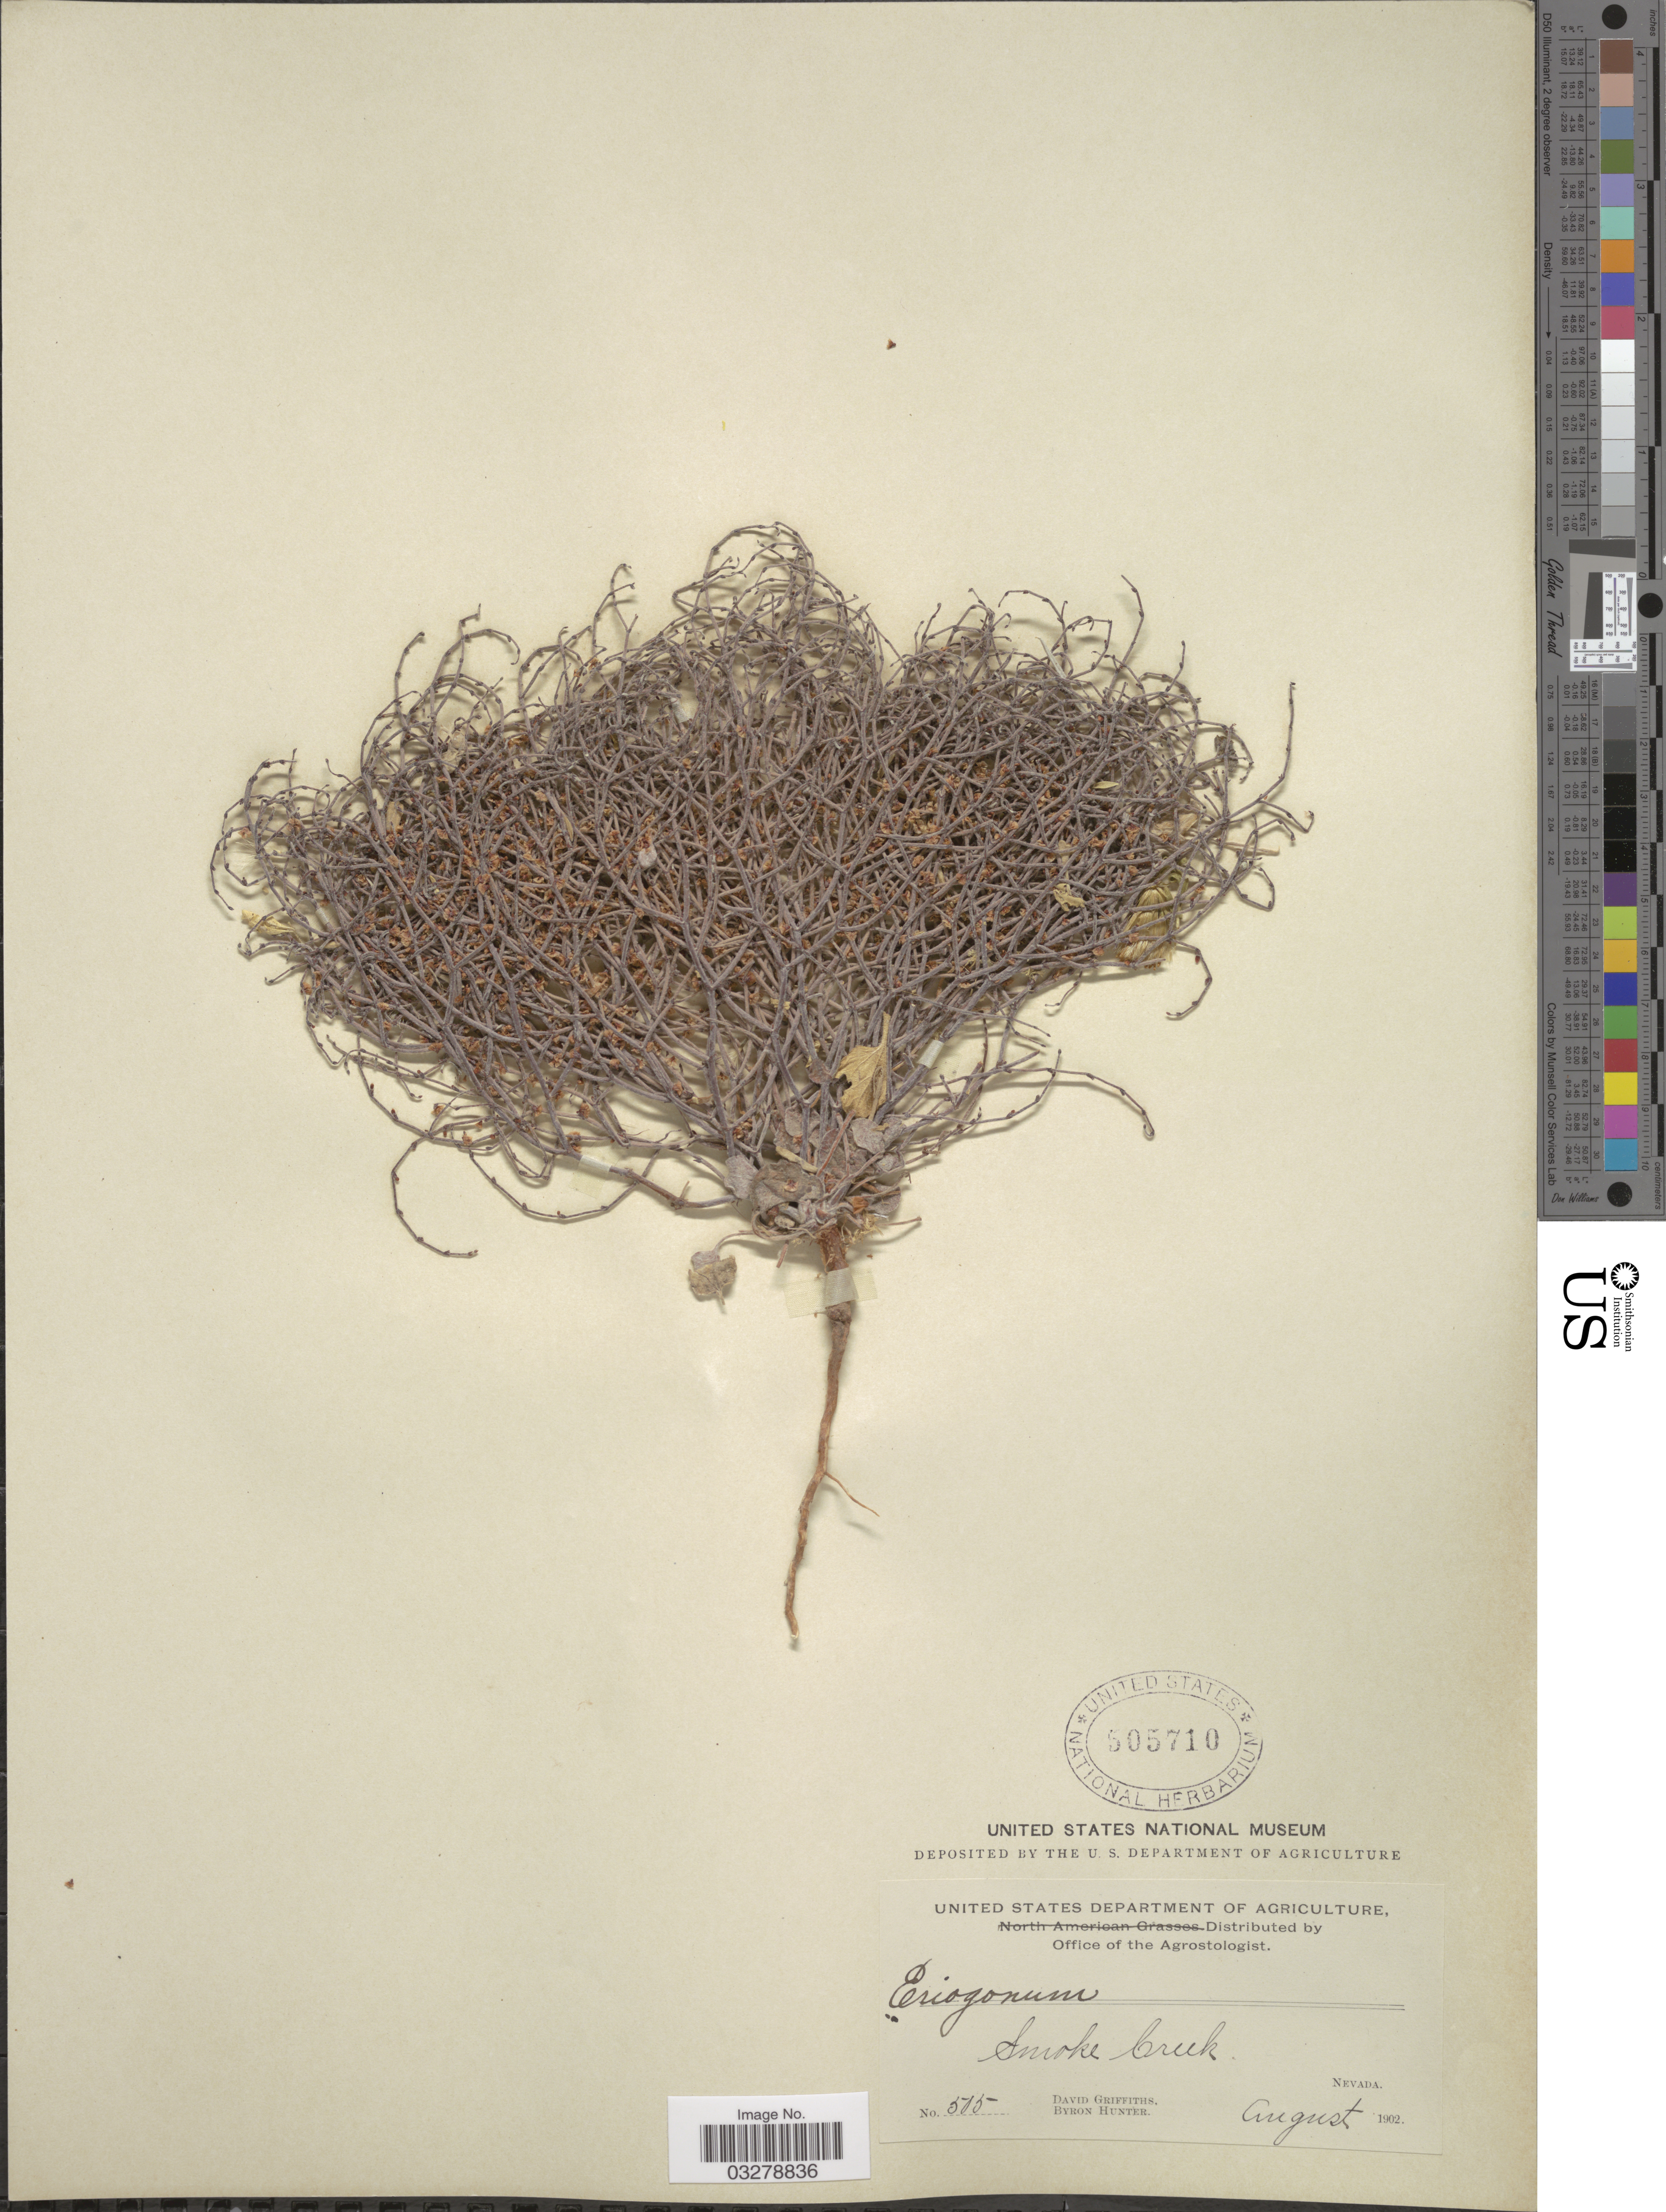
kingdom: Plantae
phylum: Tracheophyta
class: Magnoliopsida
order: Caryophyllales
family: Polygonaceae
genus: Eriogonum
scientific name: Eriogonum nidularium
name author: Coville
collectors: D. Griffiths & B. Hunter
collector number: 505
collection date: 1902-08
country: United States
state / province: Nevada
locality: Smoke Creek.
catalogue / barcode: US 505710